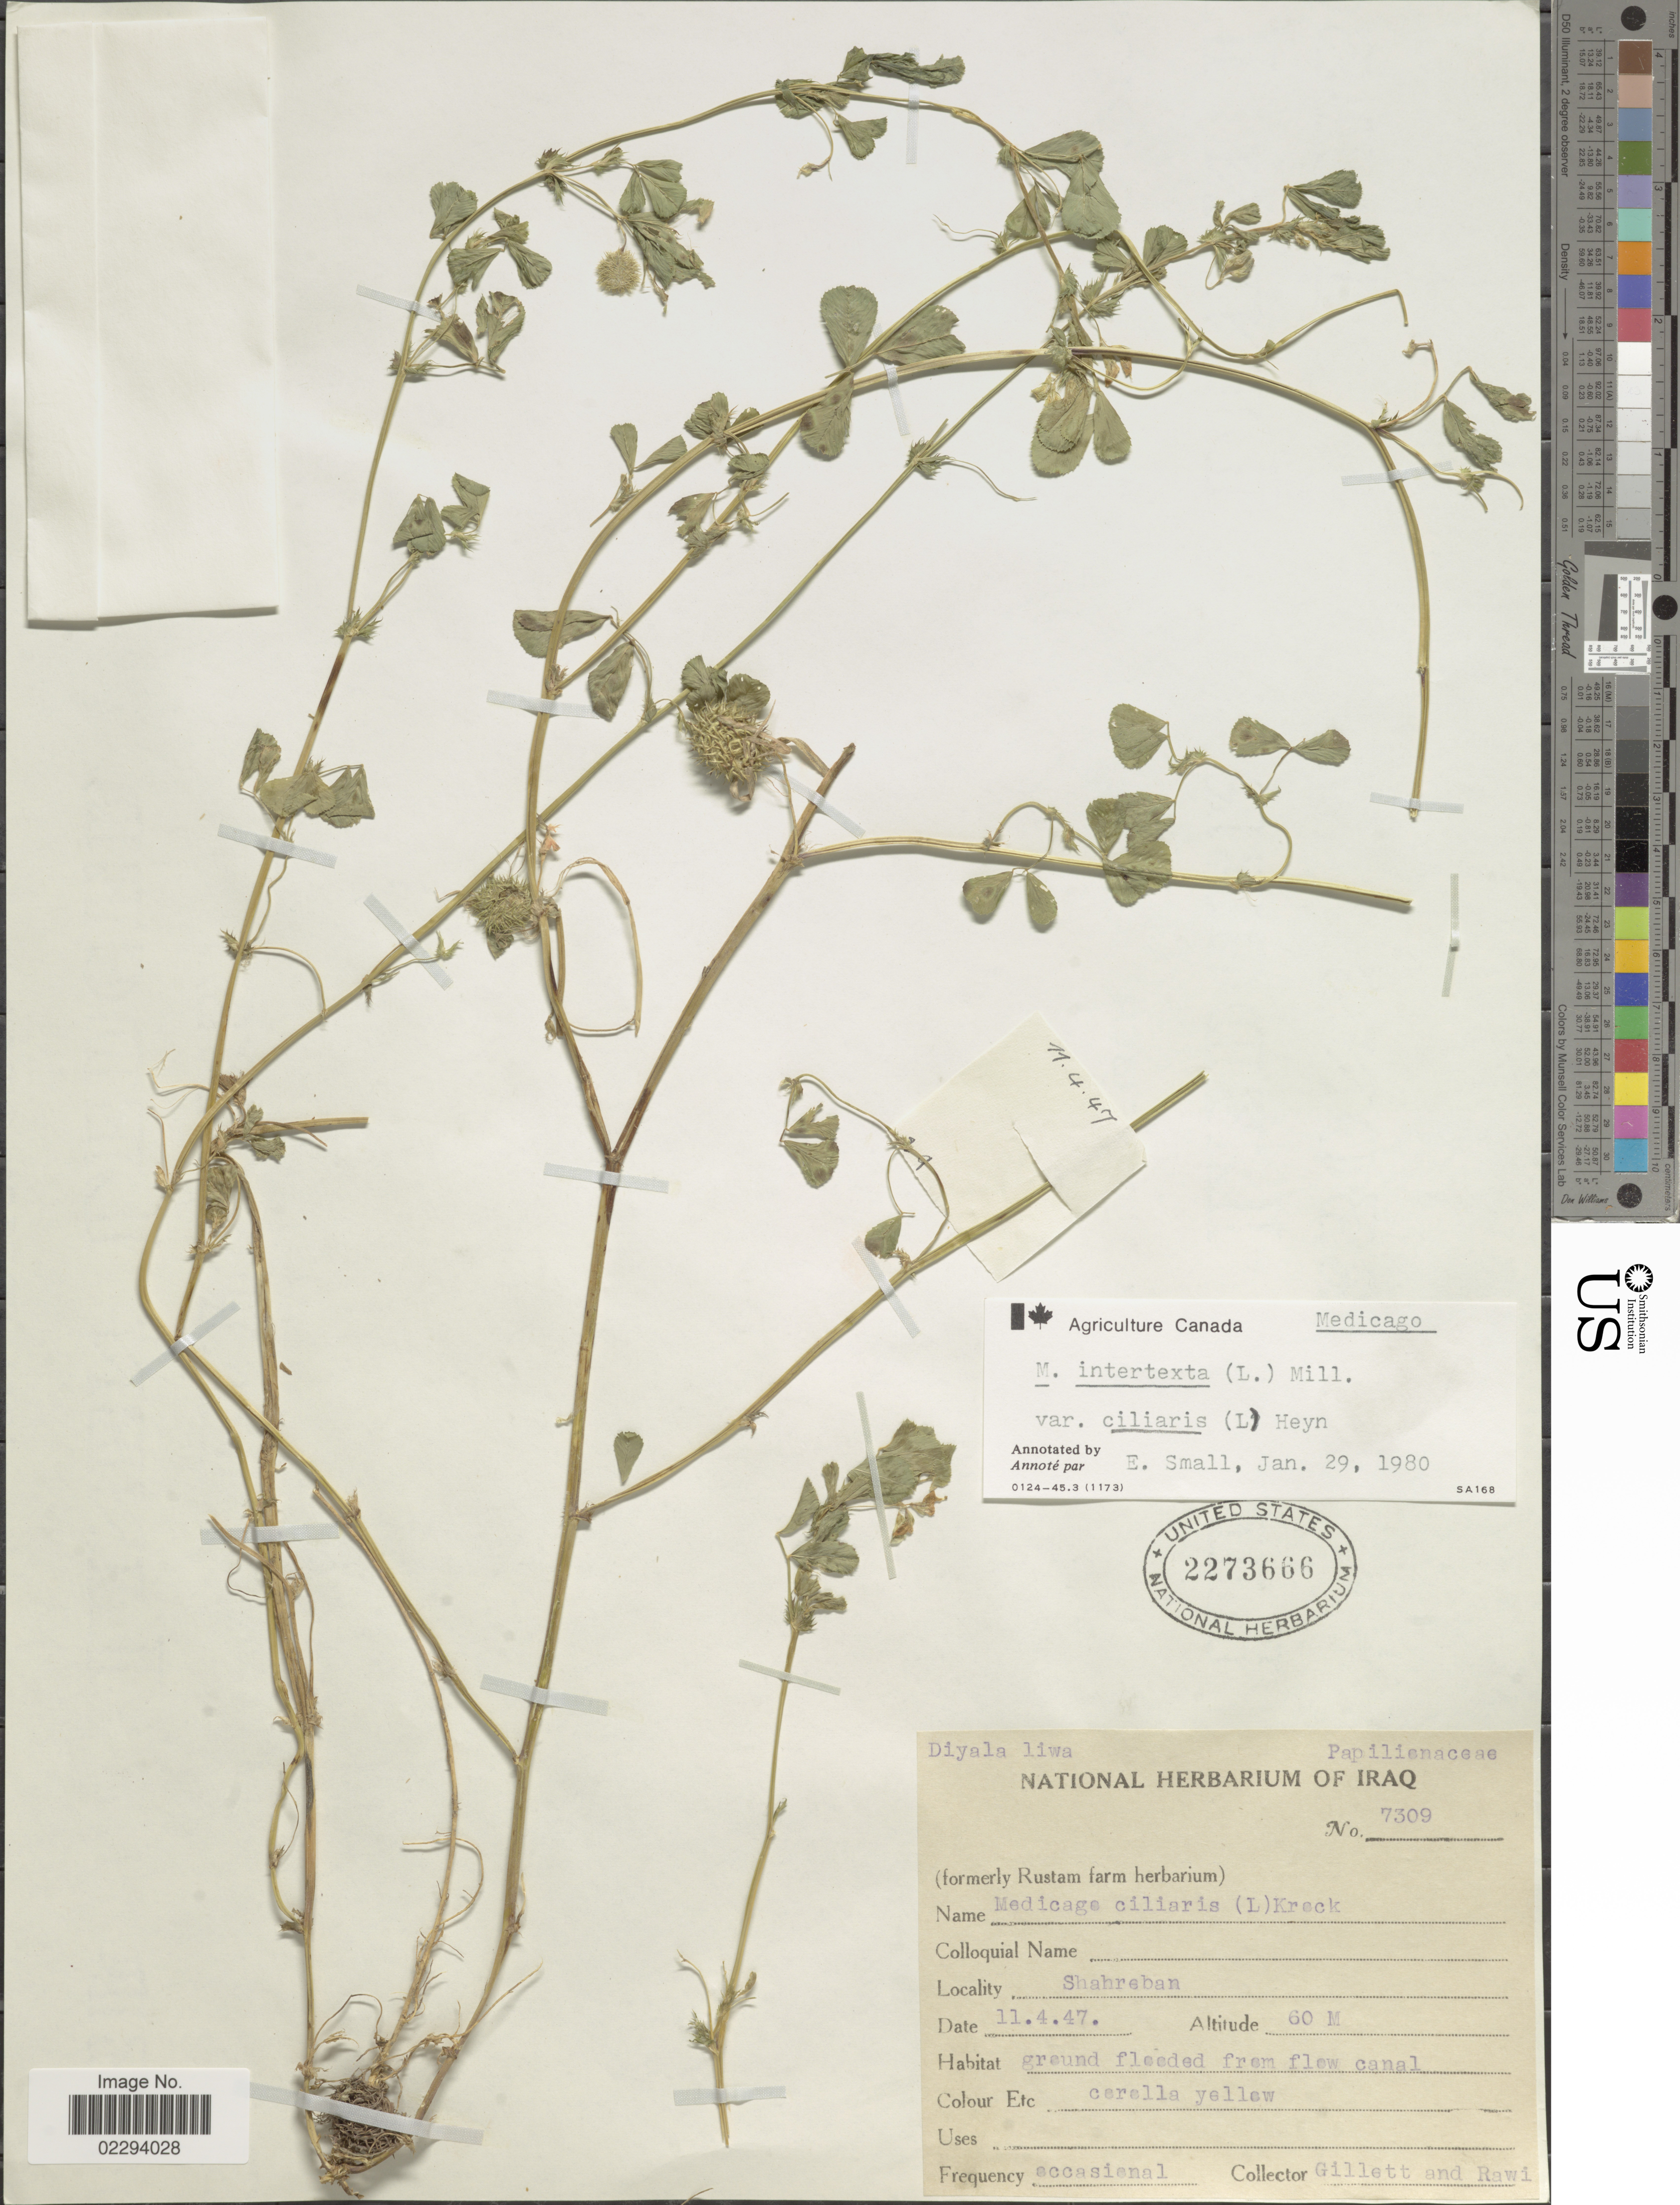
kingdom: Plantae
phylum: Tracheophyta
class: Magnoliopsida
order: Fabales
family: Fabaceae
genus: Medicago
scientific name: Medicago intertexta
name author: (L.) Mill.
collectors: Gillett, -- & -. Rawi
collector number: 7309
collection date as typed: Transcribed d/m/y: 11/4/47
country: Iraq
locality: Shahreban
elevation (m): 60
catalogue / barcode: US 2273666